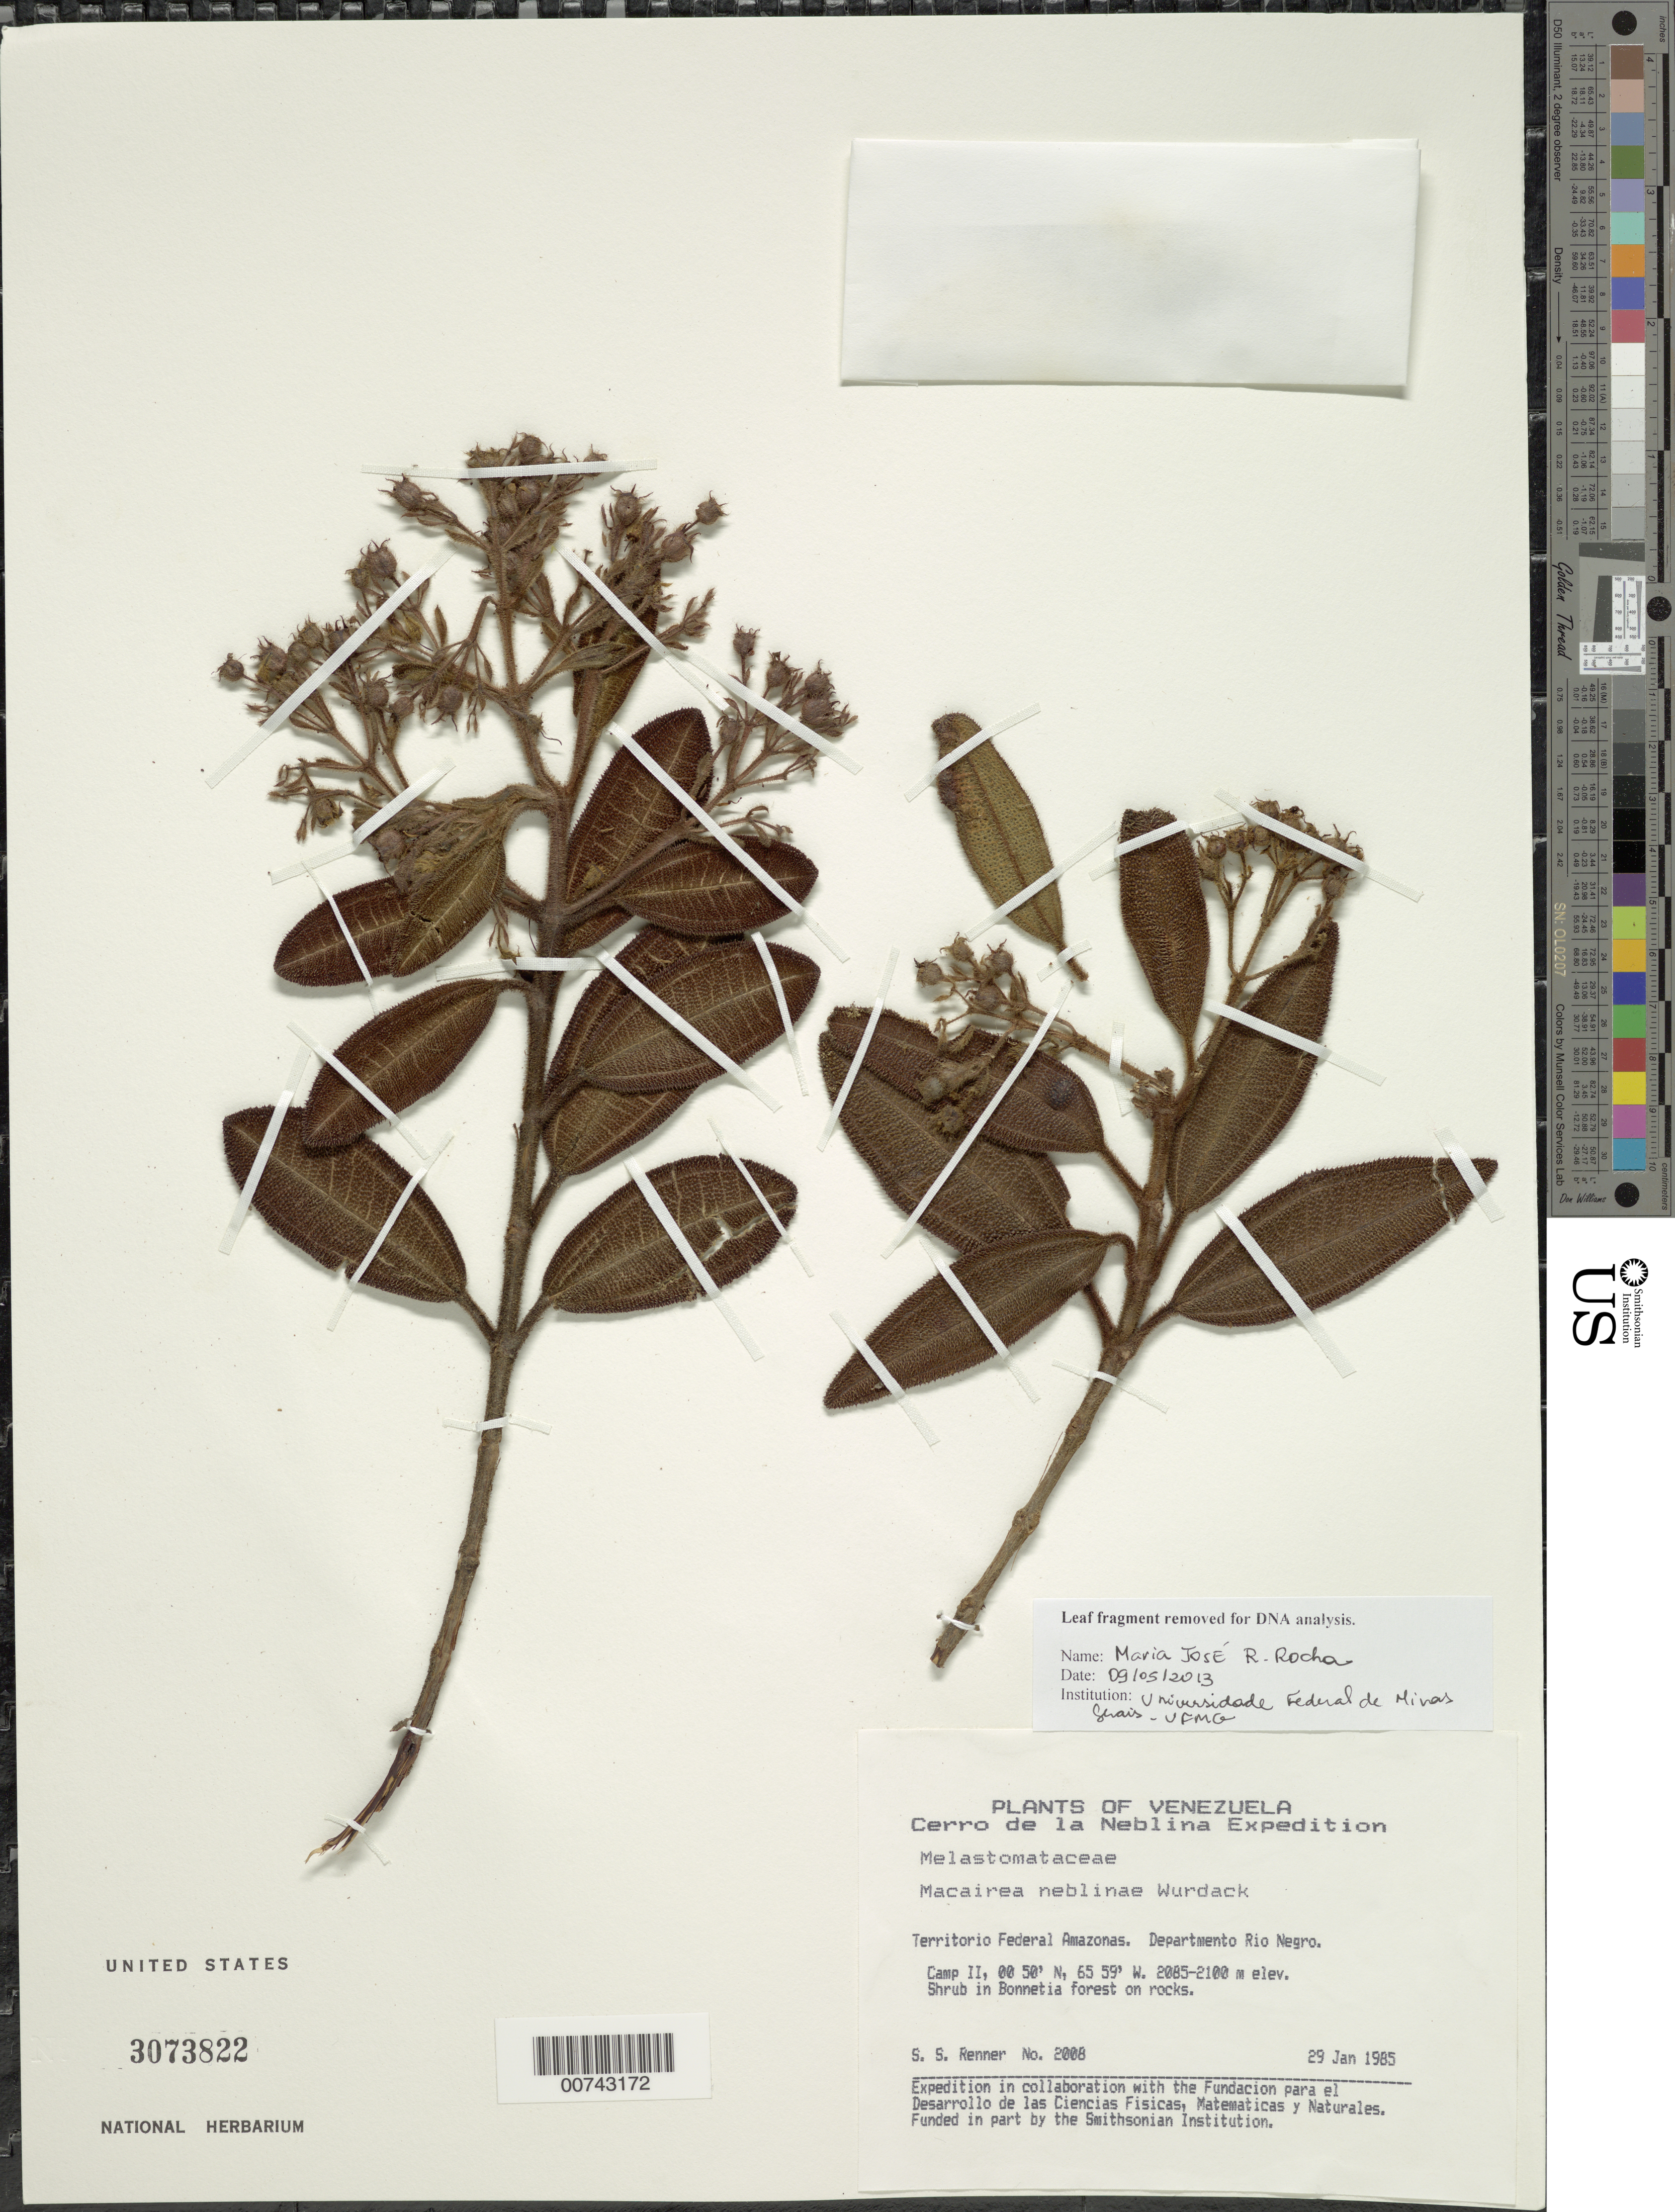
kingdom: Plantae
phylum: Tracheophyta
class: Magnoliopsida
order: Myrtales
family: Melastomataceae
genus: Macairea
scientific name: Macairea neblinae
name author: Wurdack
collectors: S. S. Renner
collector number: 2008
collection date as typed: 29-Jan-85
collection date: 1985-01-29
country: Venezuela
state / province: Amazonas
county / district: Río Negro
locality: Cerro de la Neblina, Camp II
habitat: Bonnetia forest on rocks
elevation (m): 2085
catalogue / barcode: US 3073822